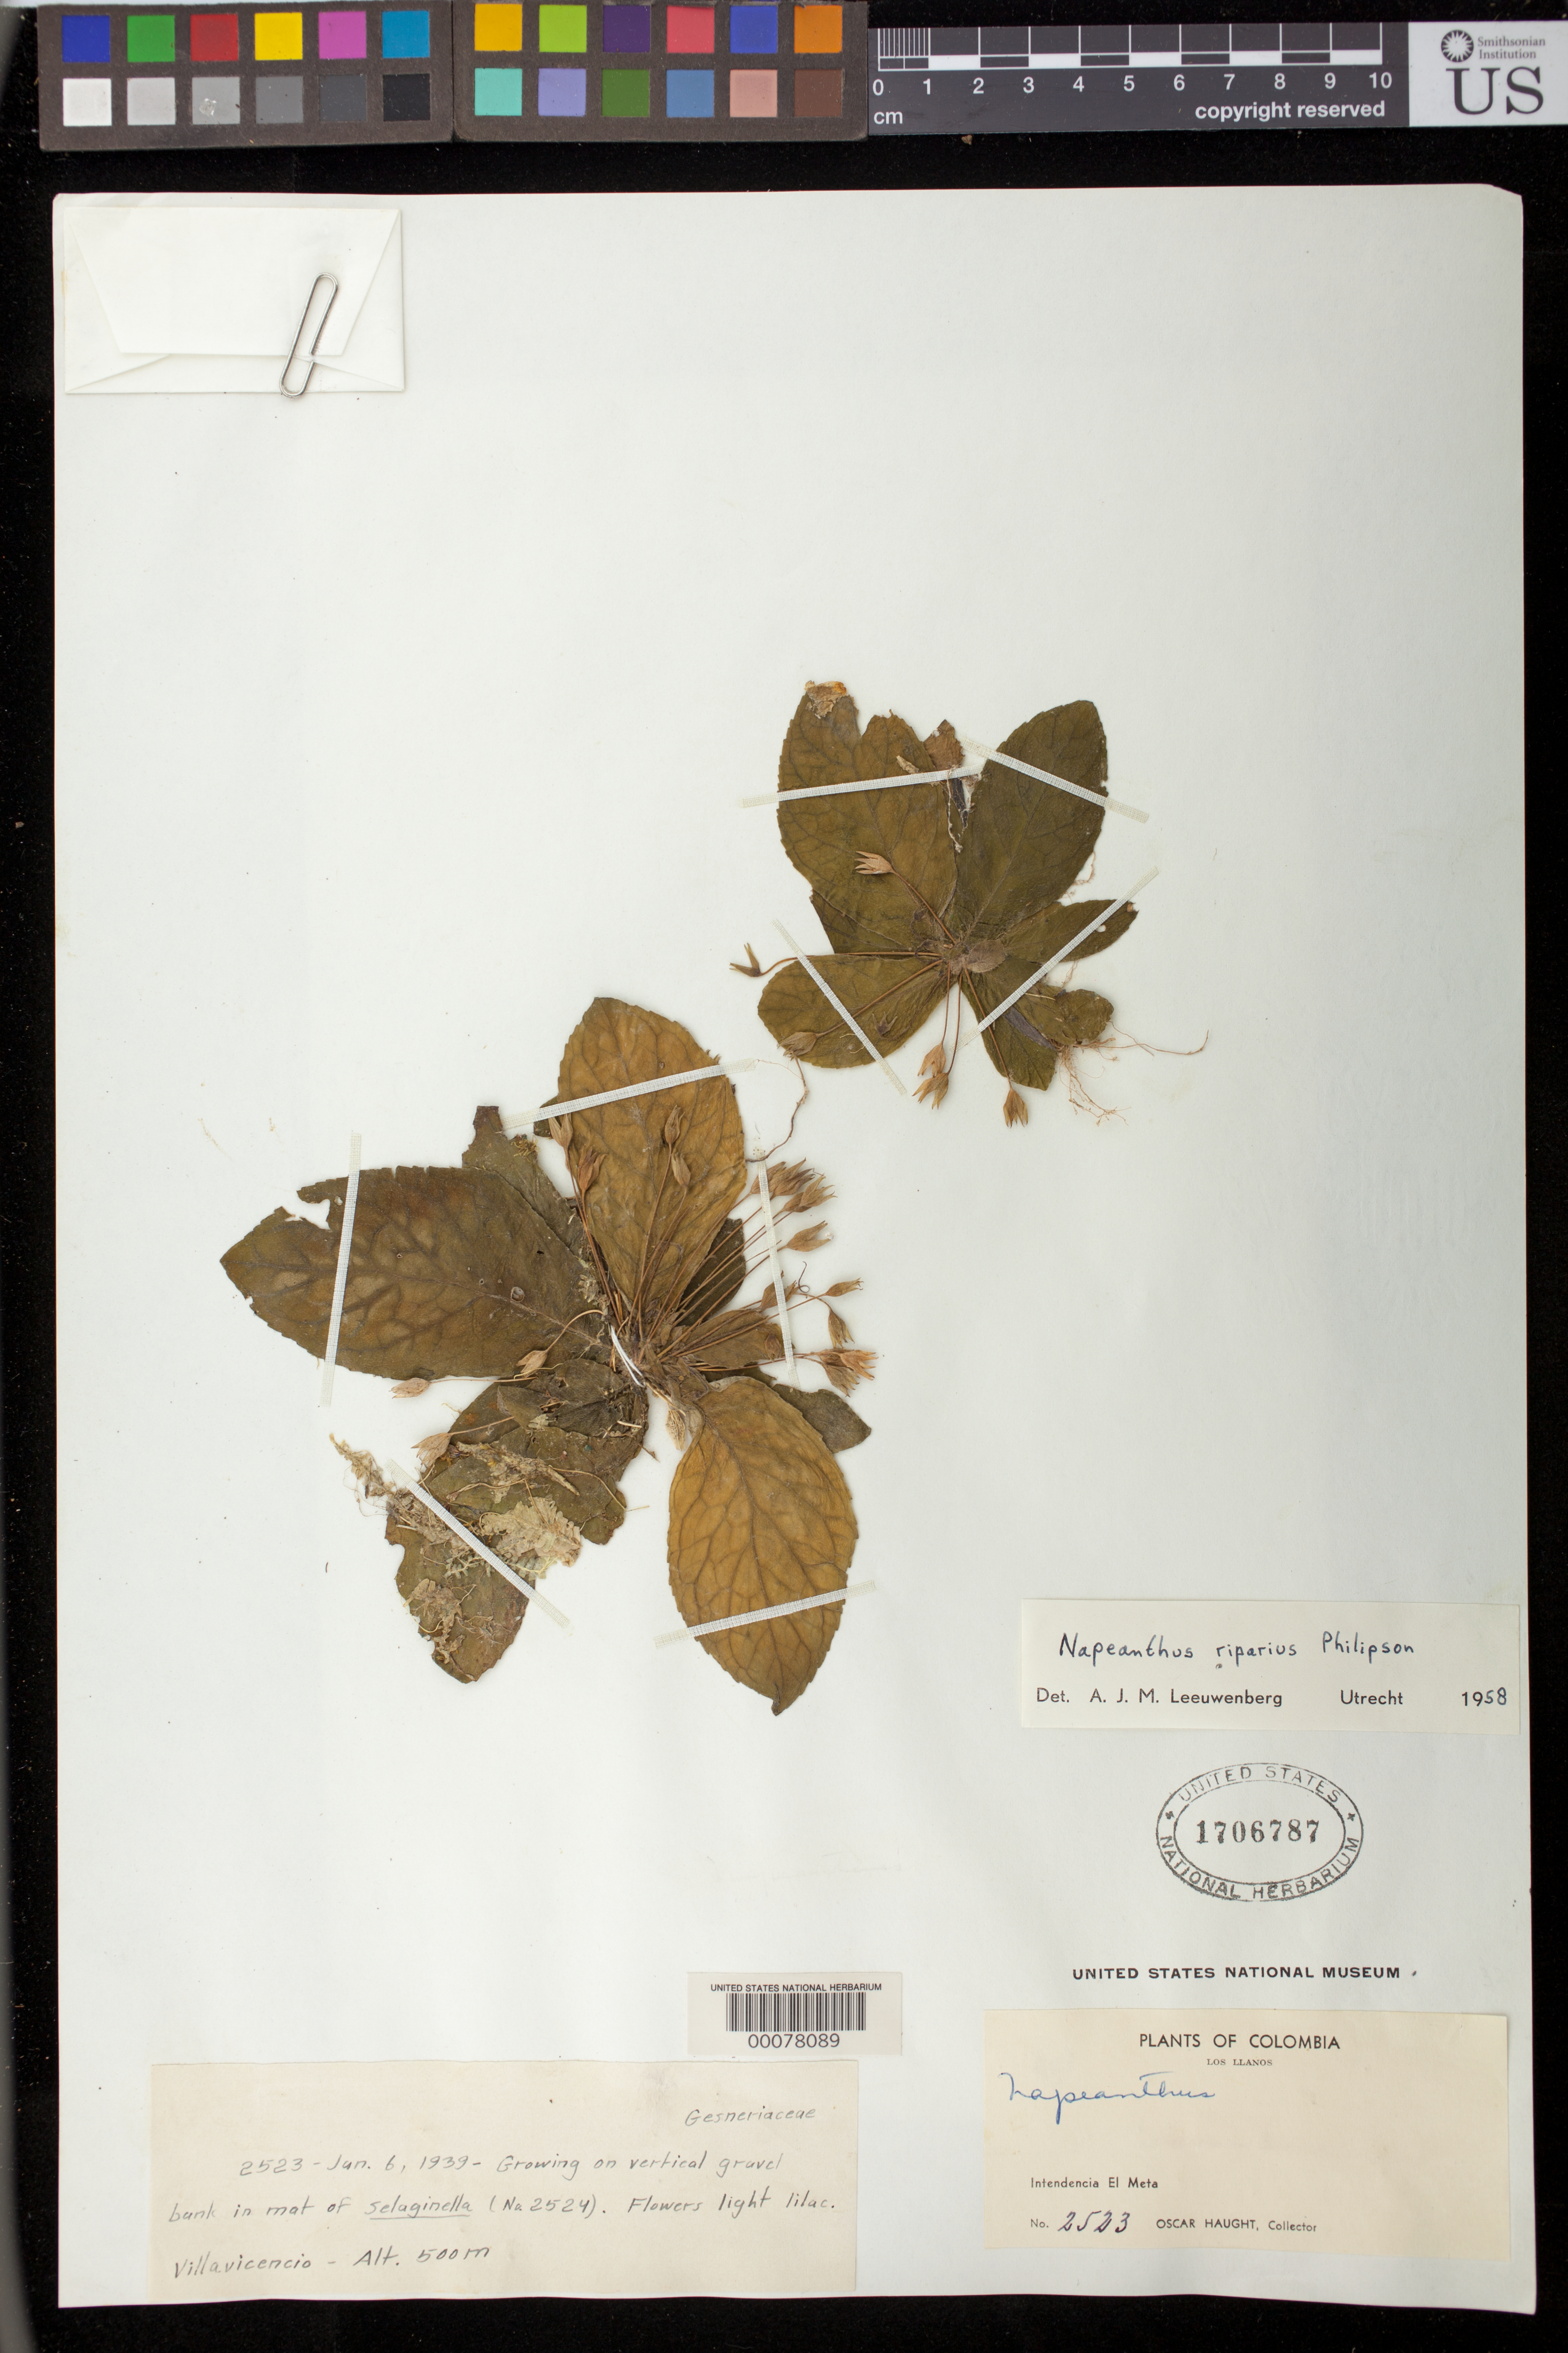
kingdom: Plantae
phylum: Tracheophyta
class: Magnoliopsida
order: Lamiales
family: Gesneriaceae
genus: Napeanthus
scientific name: Napeanthus riparius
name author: Philipson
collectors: O. L. Haught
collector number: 2523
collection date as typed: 06 Jun 1939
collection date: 1939-06-06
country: Colombia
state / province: Meta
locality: Villavicencio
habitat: Growing on vertical gravel bank of Selaginella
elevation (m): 500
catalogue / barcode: US 1706787